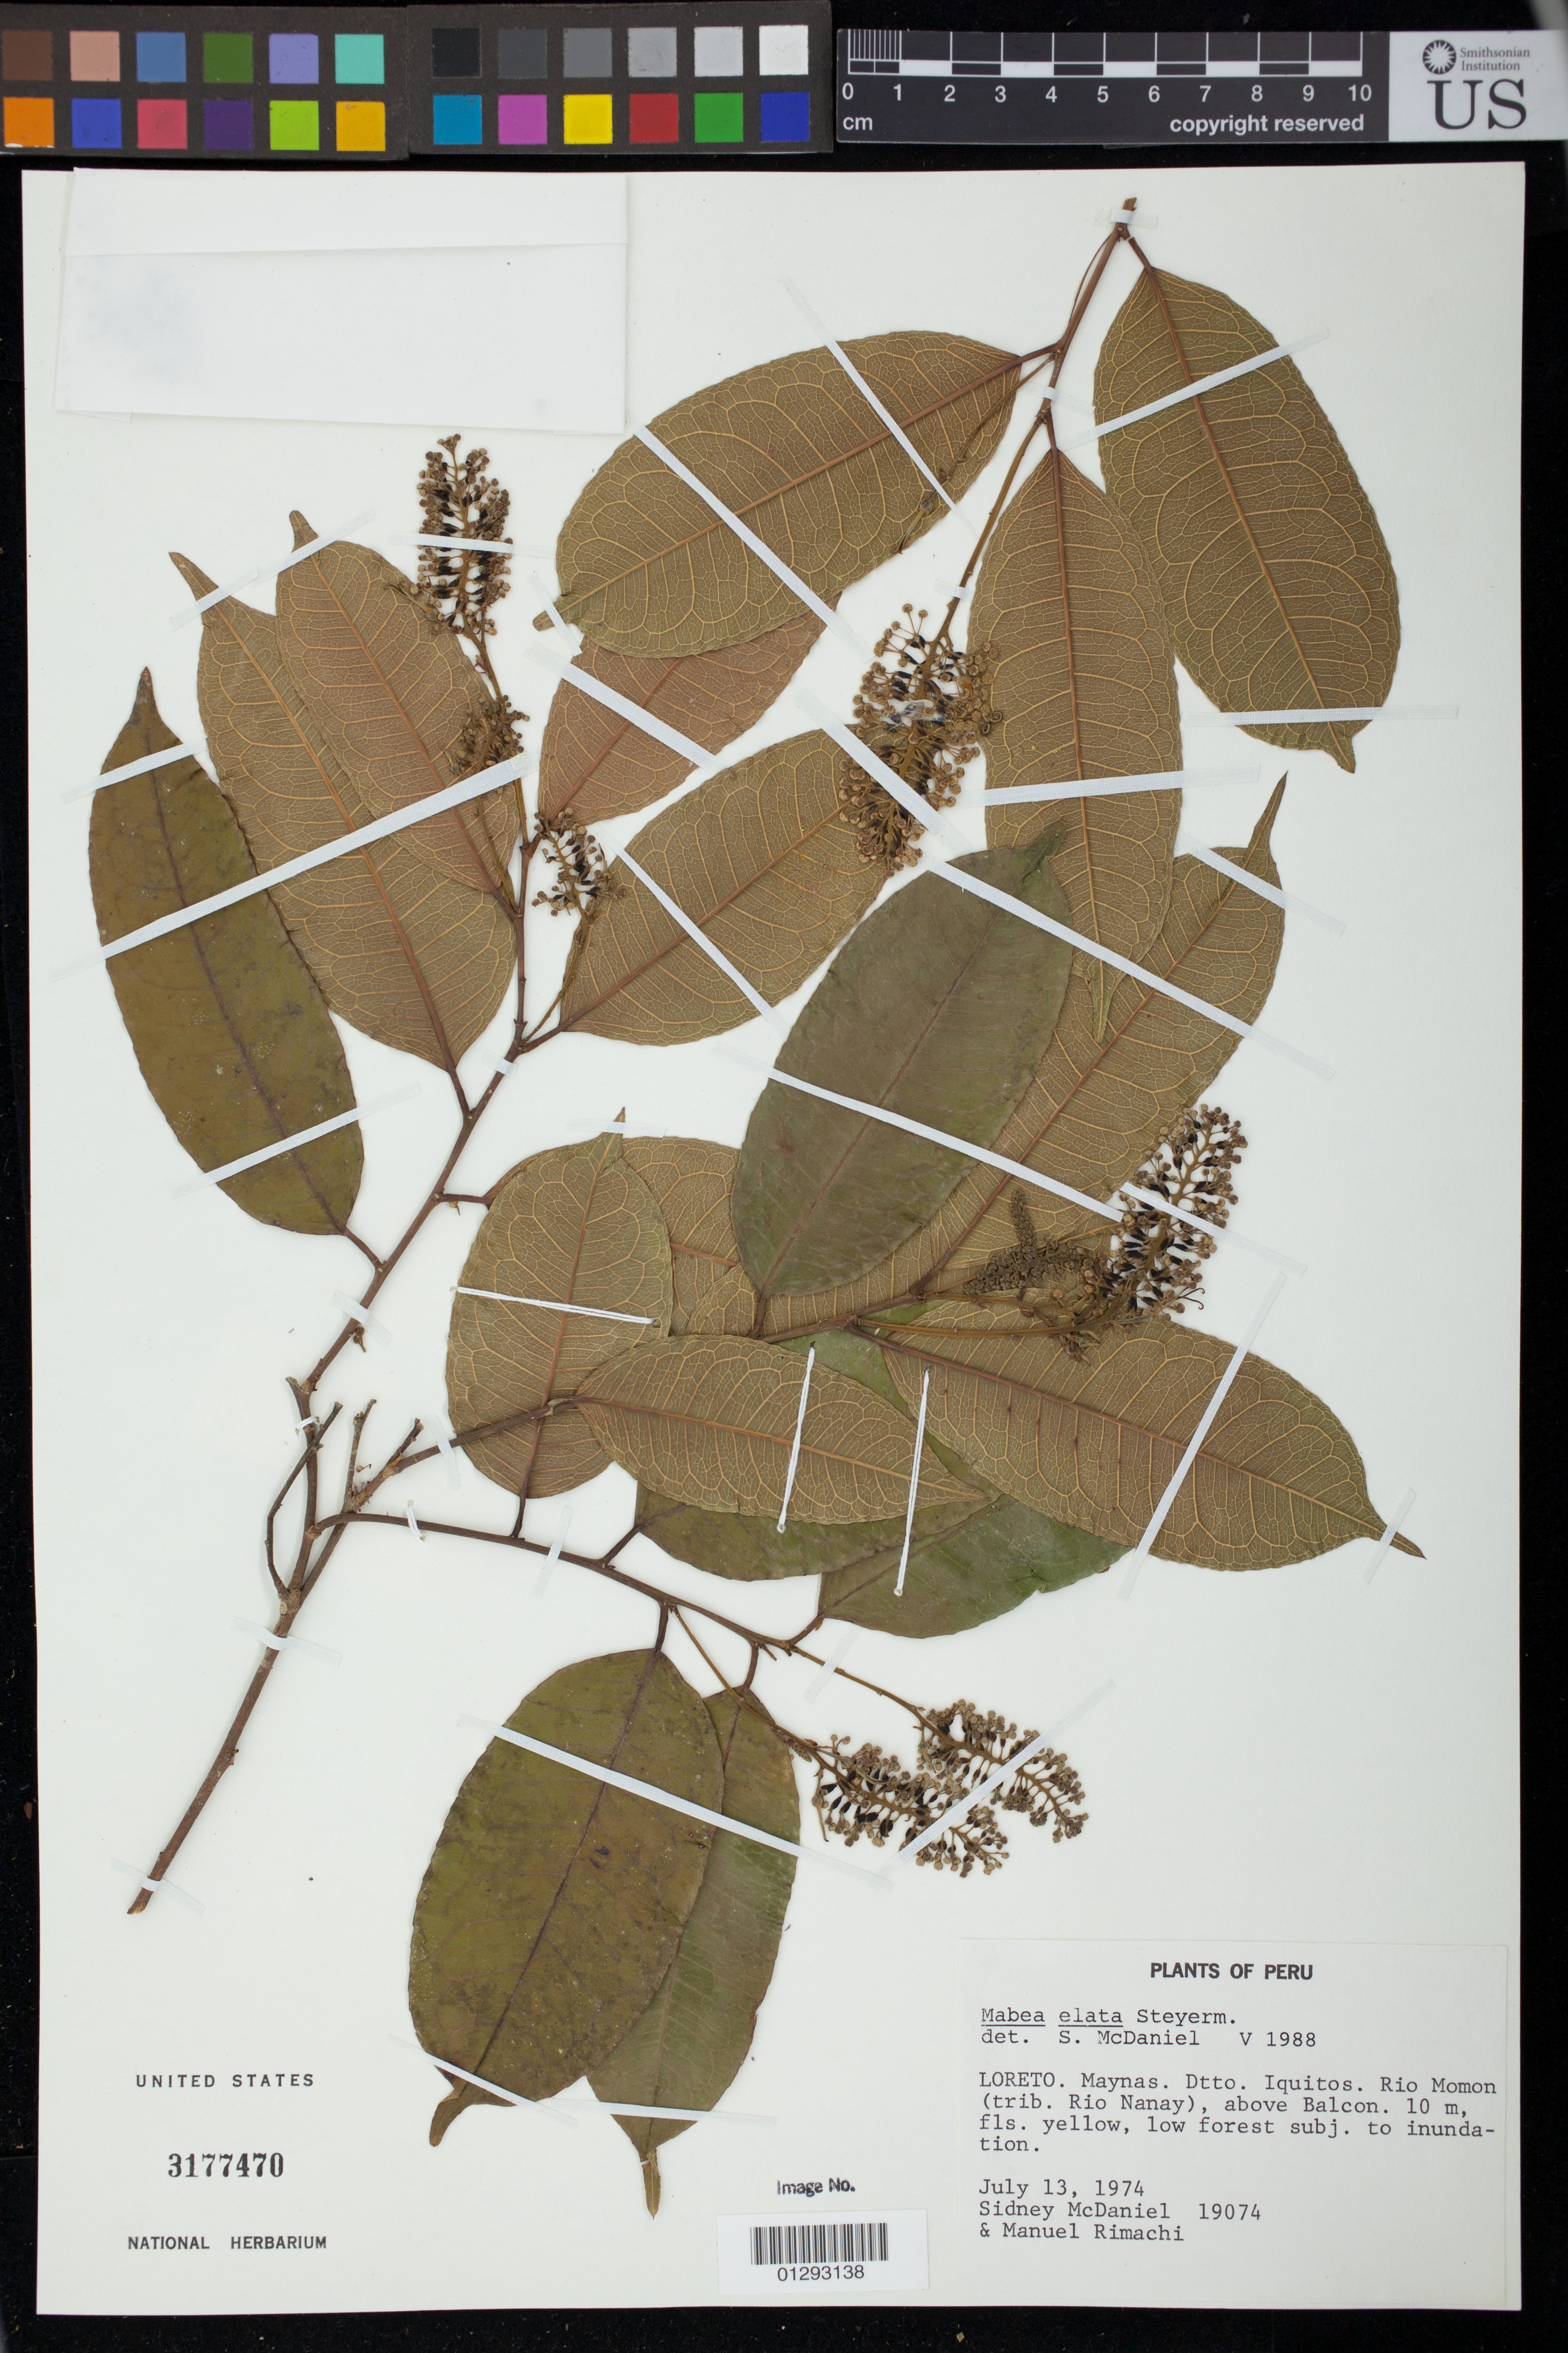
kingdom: Plantae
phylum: Tracheophyta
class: Magnoliopsida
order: Malpighiales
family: Euphorbiaceae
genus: Mabea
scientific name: Mabea elata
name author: Steyerm.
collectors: S. McDaniel & M. Rimachi Y.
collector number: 19074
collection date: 1974-07-13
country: Peru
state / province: Loreto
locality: Maynas. Dtto. Iquitos. Rio Momon (trib. Rio Nanay) above Balcon.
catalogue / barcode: US 3177470